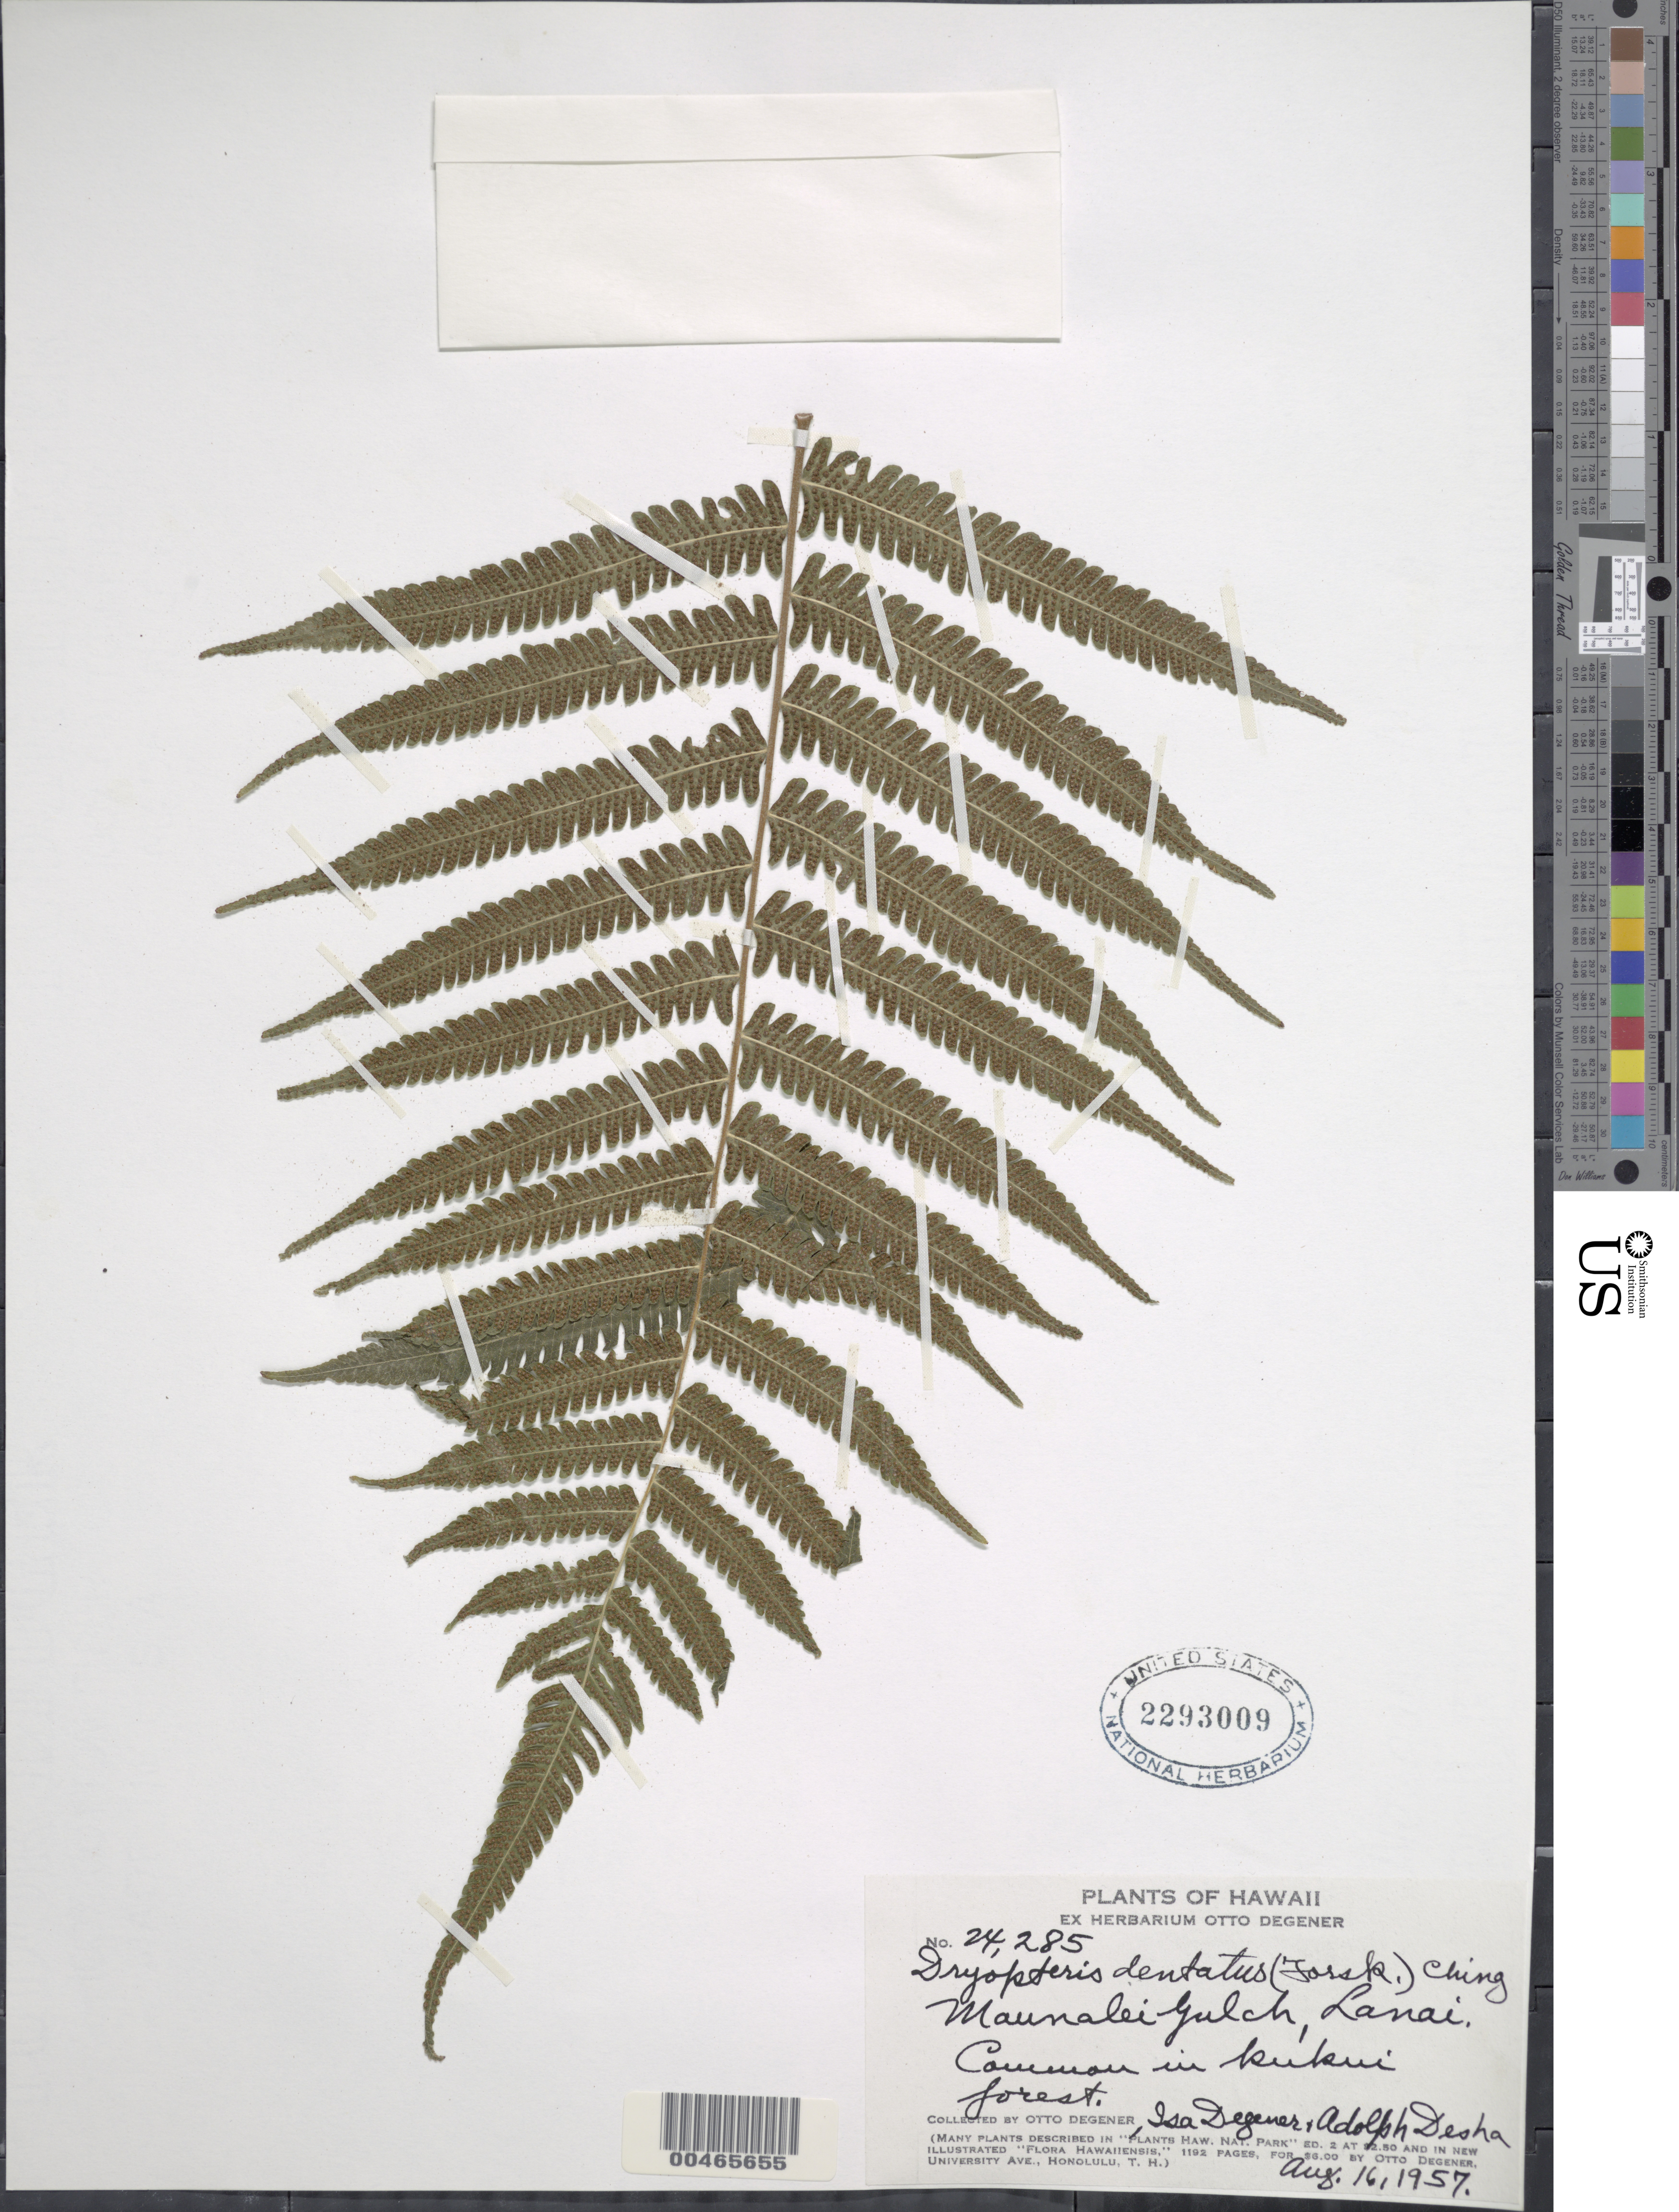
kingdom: Plantae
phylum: Tracheophyta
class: Polypodiopsida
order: Polypodiales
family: Thelypteridaceae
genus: Christella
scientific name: Christella dentata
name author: (Forssk.) Brownsey & Jermy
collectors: O. Degener, I. Degener & A. Desha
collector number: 24285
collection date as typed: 16 Aug 1957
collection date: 1957-08-16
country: United States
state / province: Hawaii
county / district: Kauai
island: Kaua'i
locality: Maunalei Gulch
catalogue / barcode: US 2293009